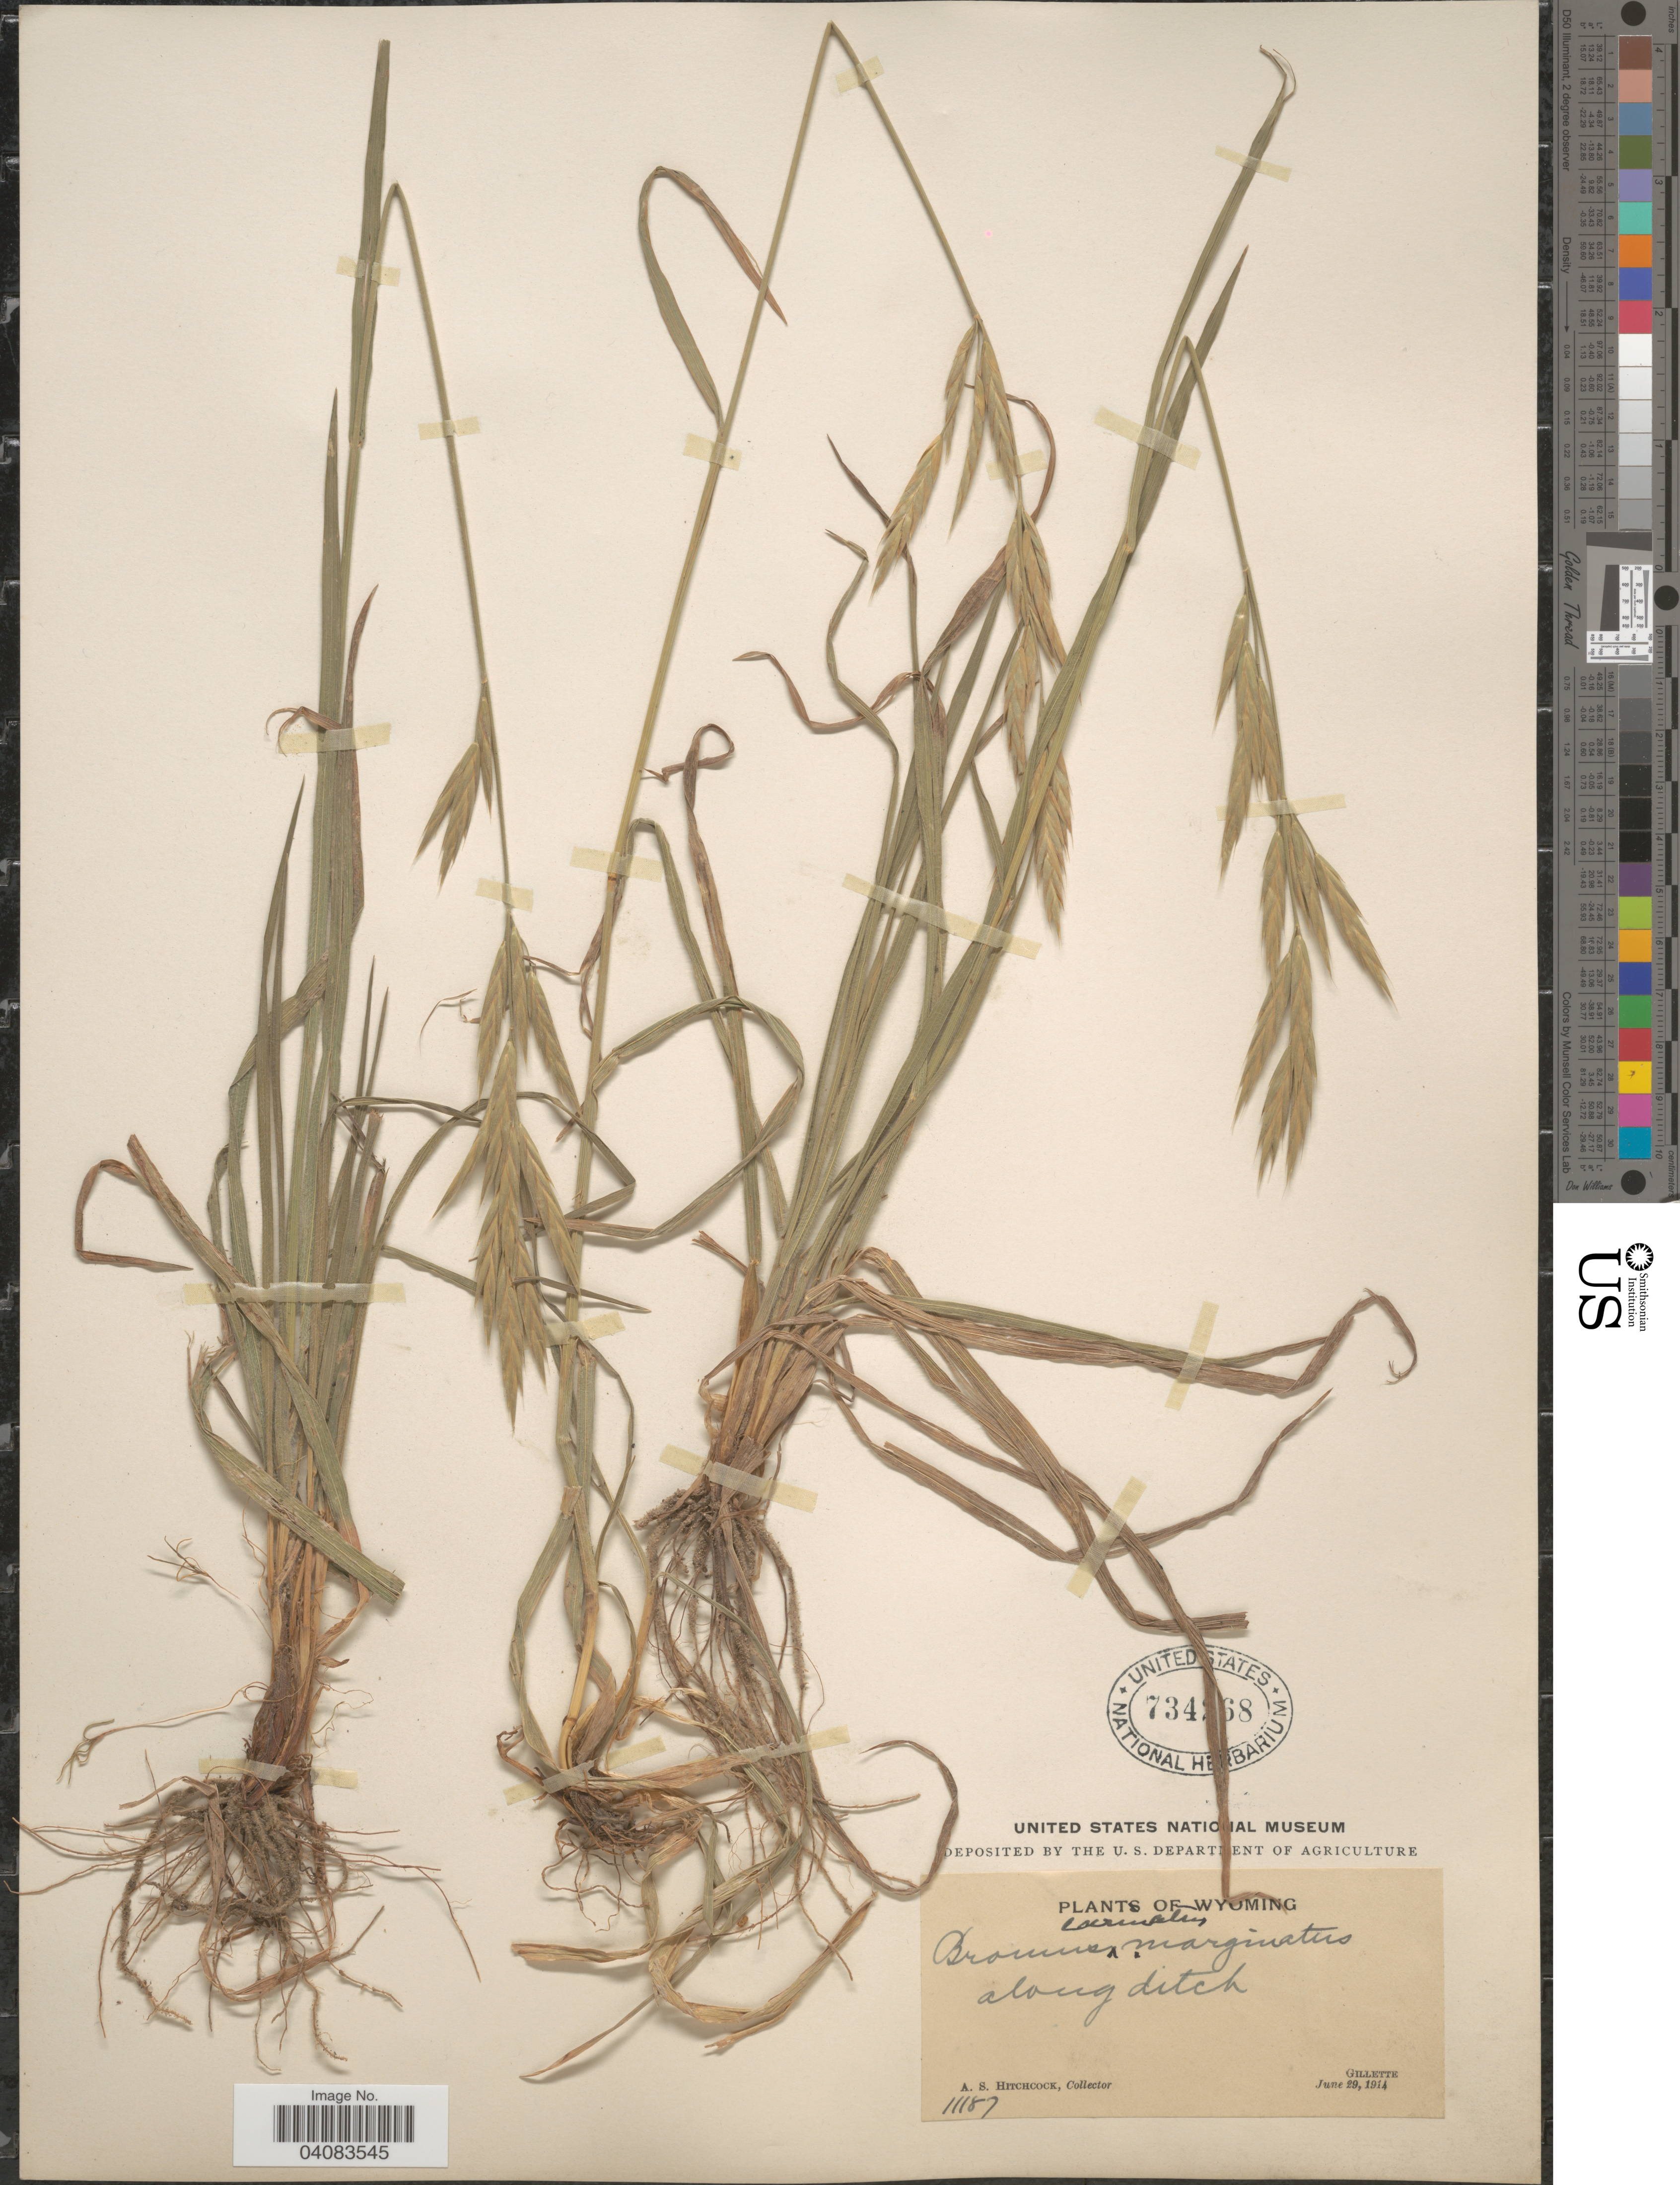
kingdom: Plantae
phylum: Tracheophyta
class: Liliopsida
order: Poales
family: Poaceae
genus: Bromus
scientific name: Bromus marginatus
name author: Nees ex Steud.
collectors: A. S. Hitchcock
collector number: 11187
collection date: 1914-06-29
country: United States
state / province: Wyoming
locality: Along ditch. Gillette.